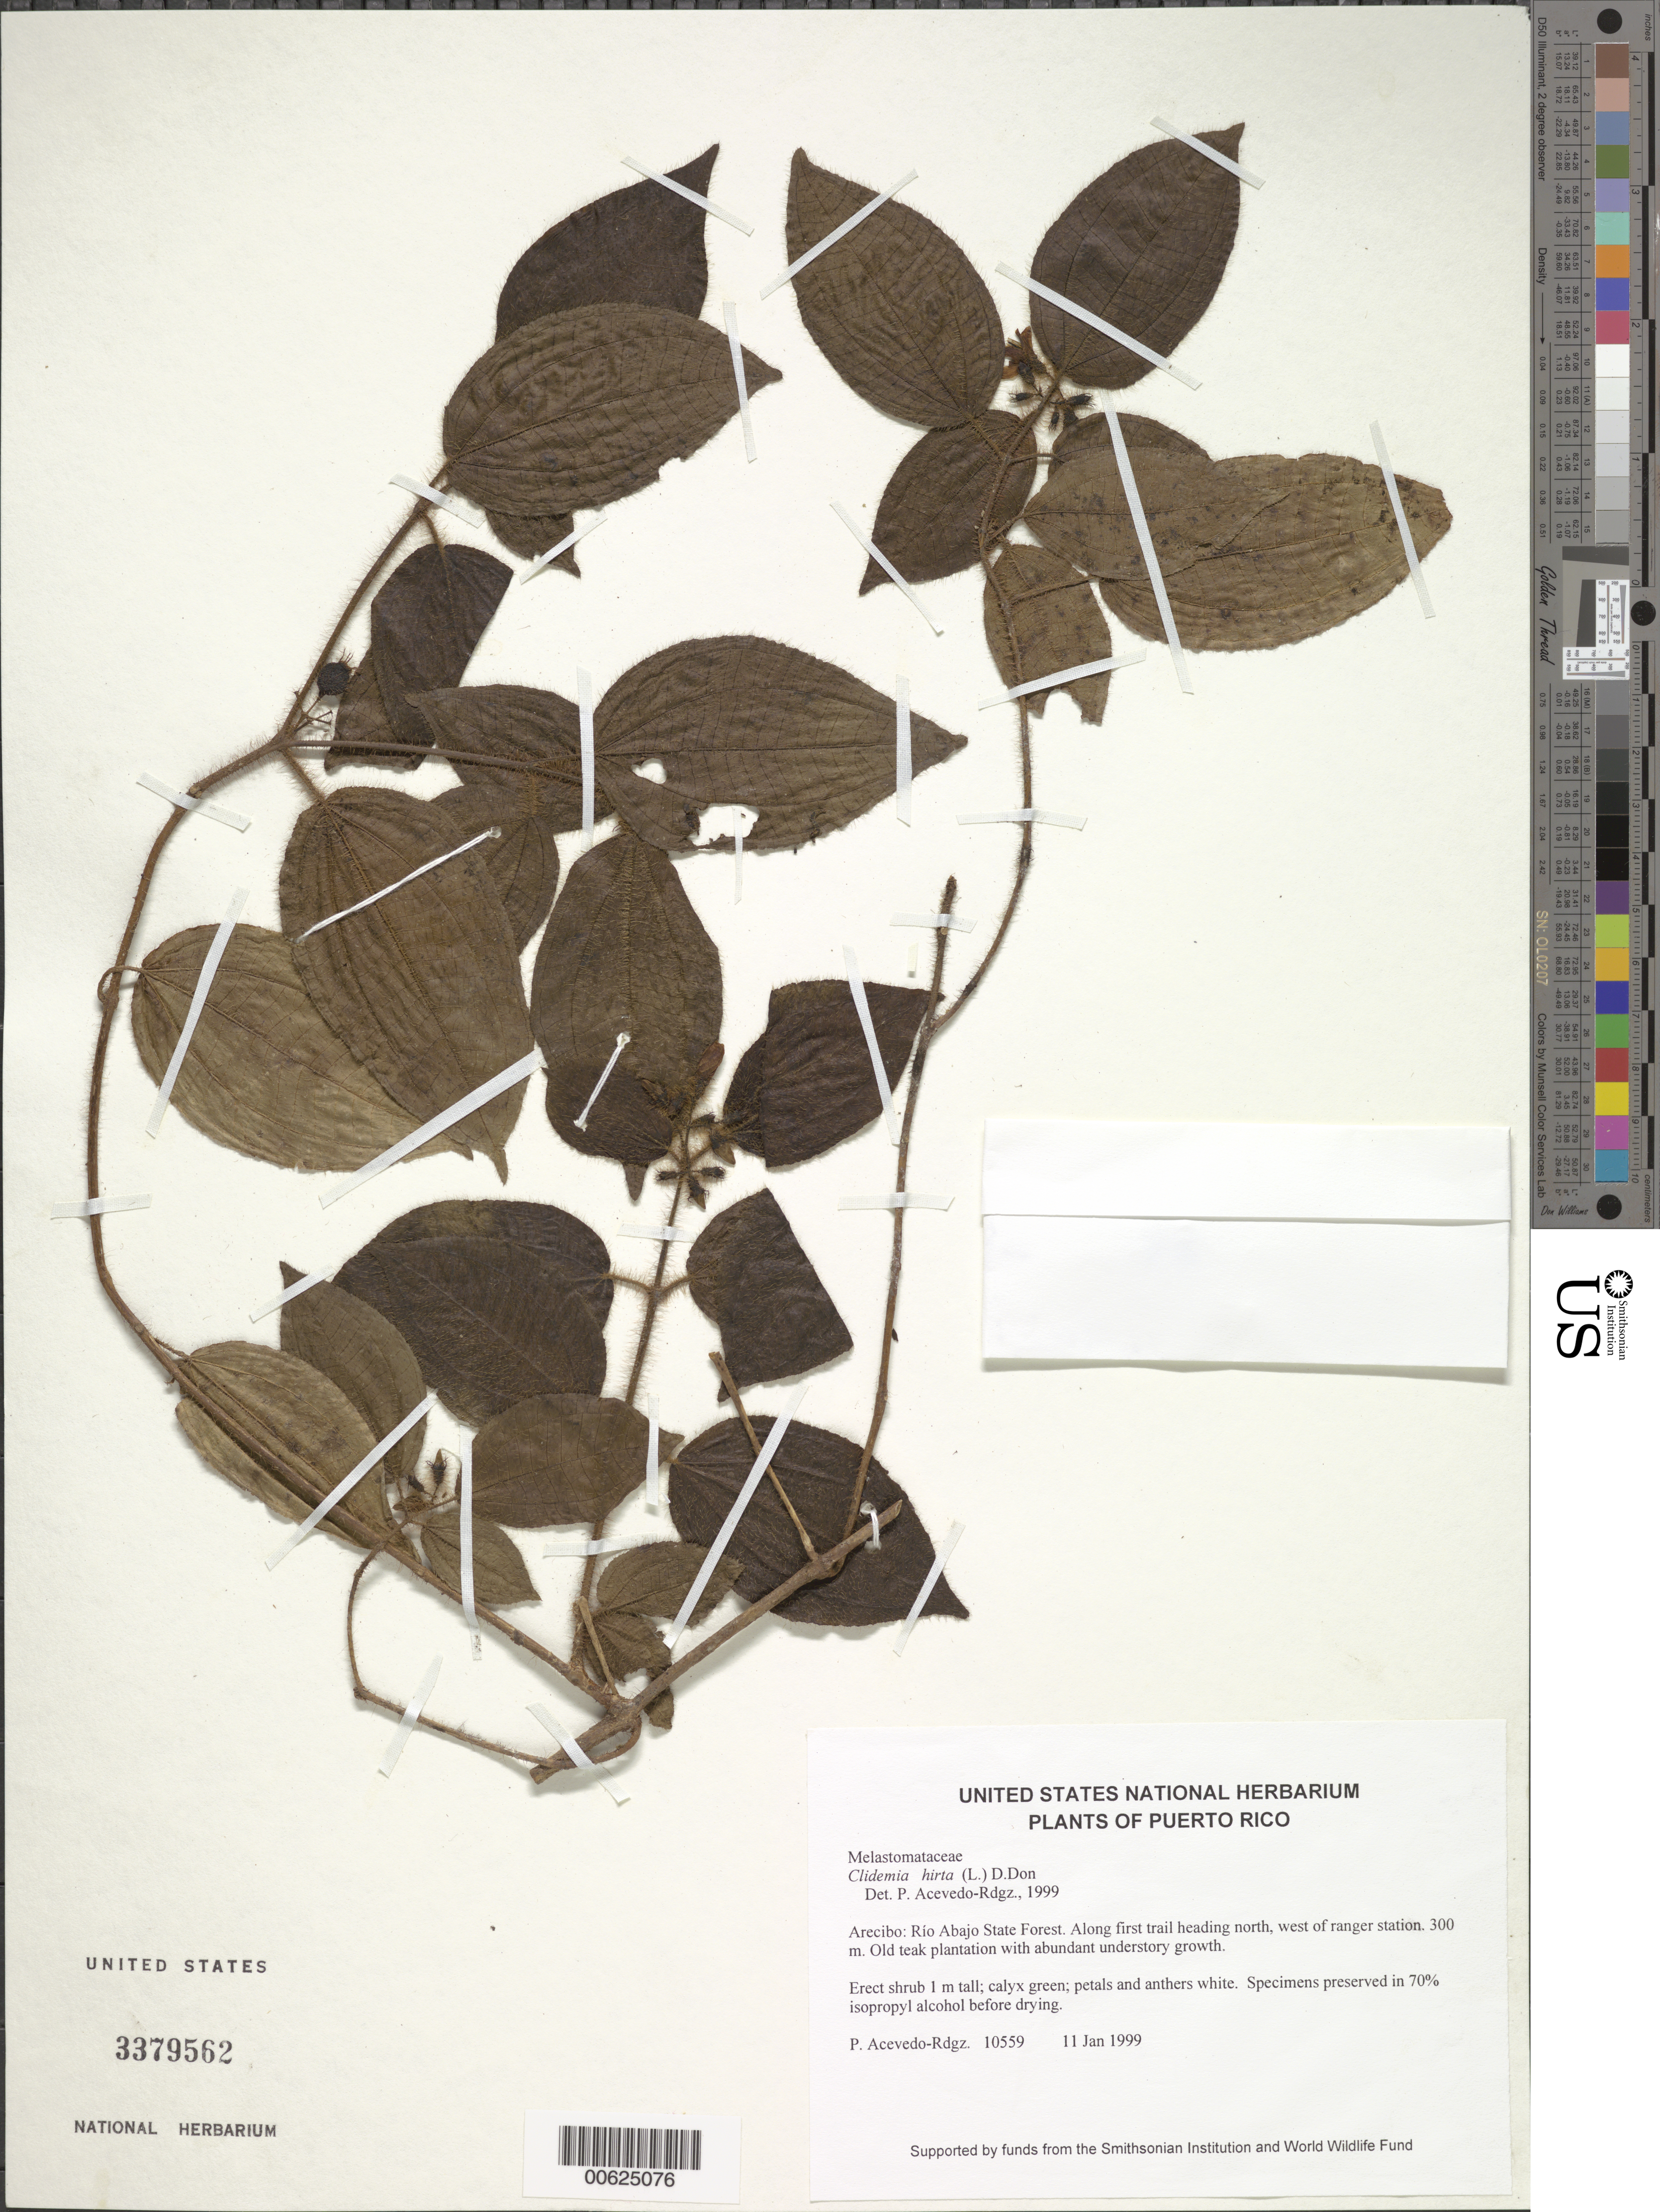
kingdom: Plantae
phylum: Tracheophyta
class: Magnoliopsida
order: Myrtales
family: Melastomataceae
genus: Clidemia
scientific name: Clidemia hirta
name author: (L.) D. Don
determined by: Acevedo-Rodríguez, P., (BOT), Smithsonian Institution - National Museum of Natural History (UNITED STATES)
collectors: P. Acevedo-Rodr.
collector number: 10559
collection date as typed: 11 Jan 1999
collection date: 1999-01-11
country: Puerto Rico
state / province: Arecibo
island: Puerto Rico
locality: Arecibo; Río Abajo State Forest. Along first trail heading north, west of ranger station.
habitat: Old teak plantation with abundant understory growth.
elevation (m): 300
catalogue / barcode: US 3379562